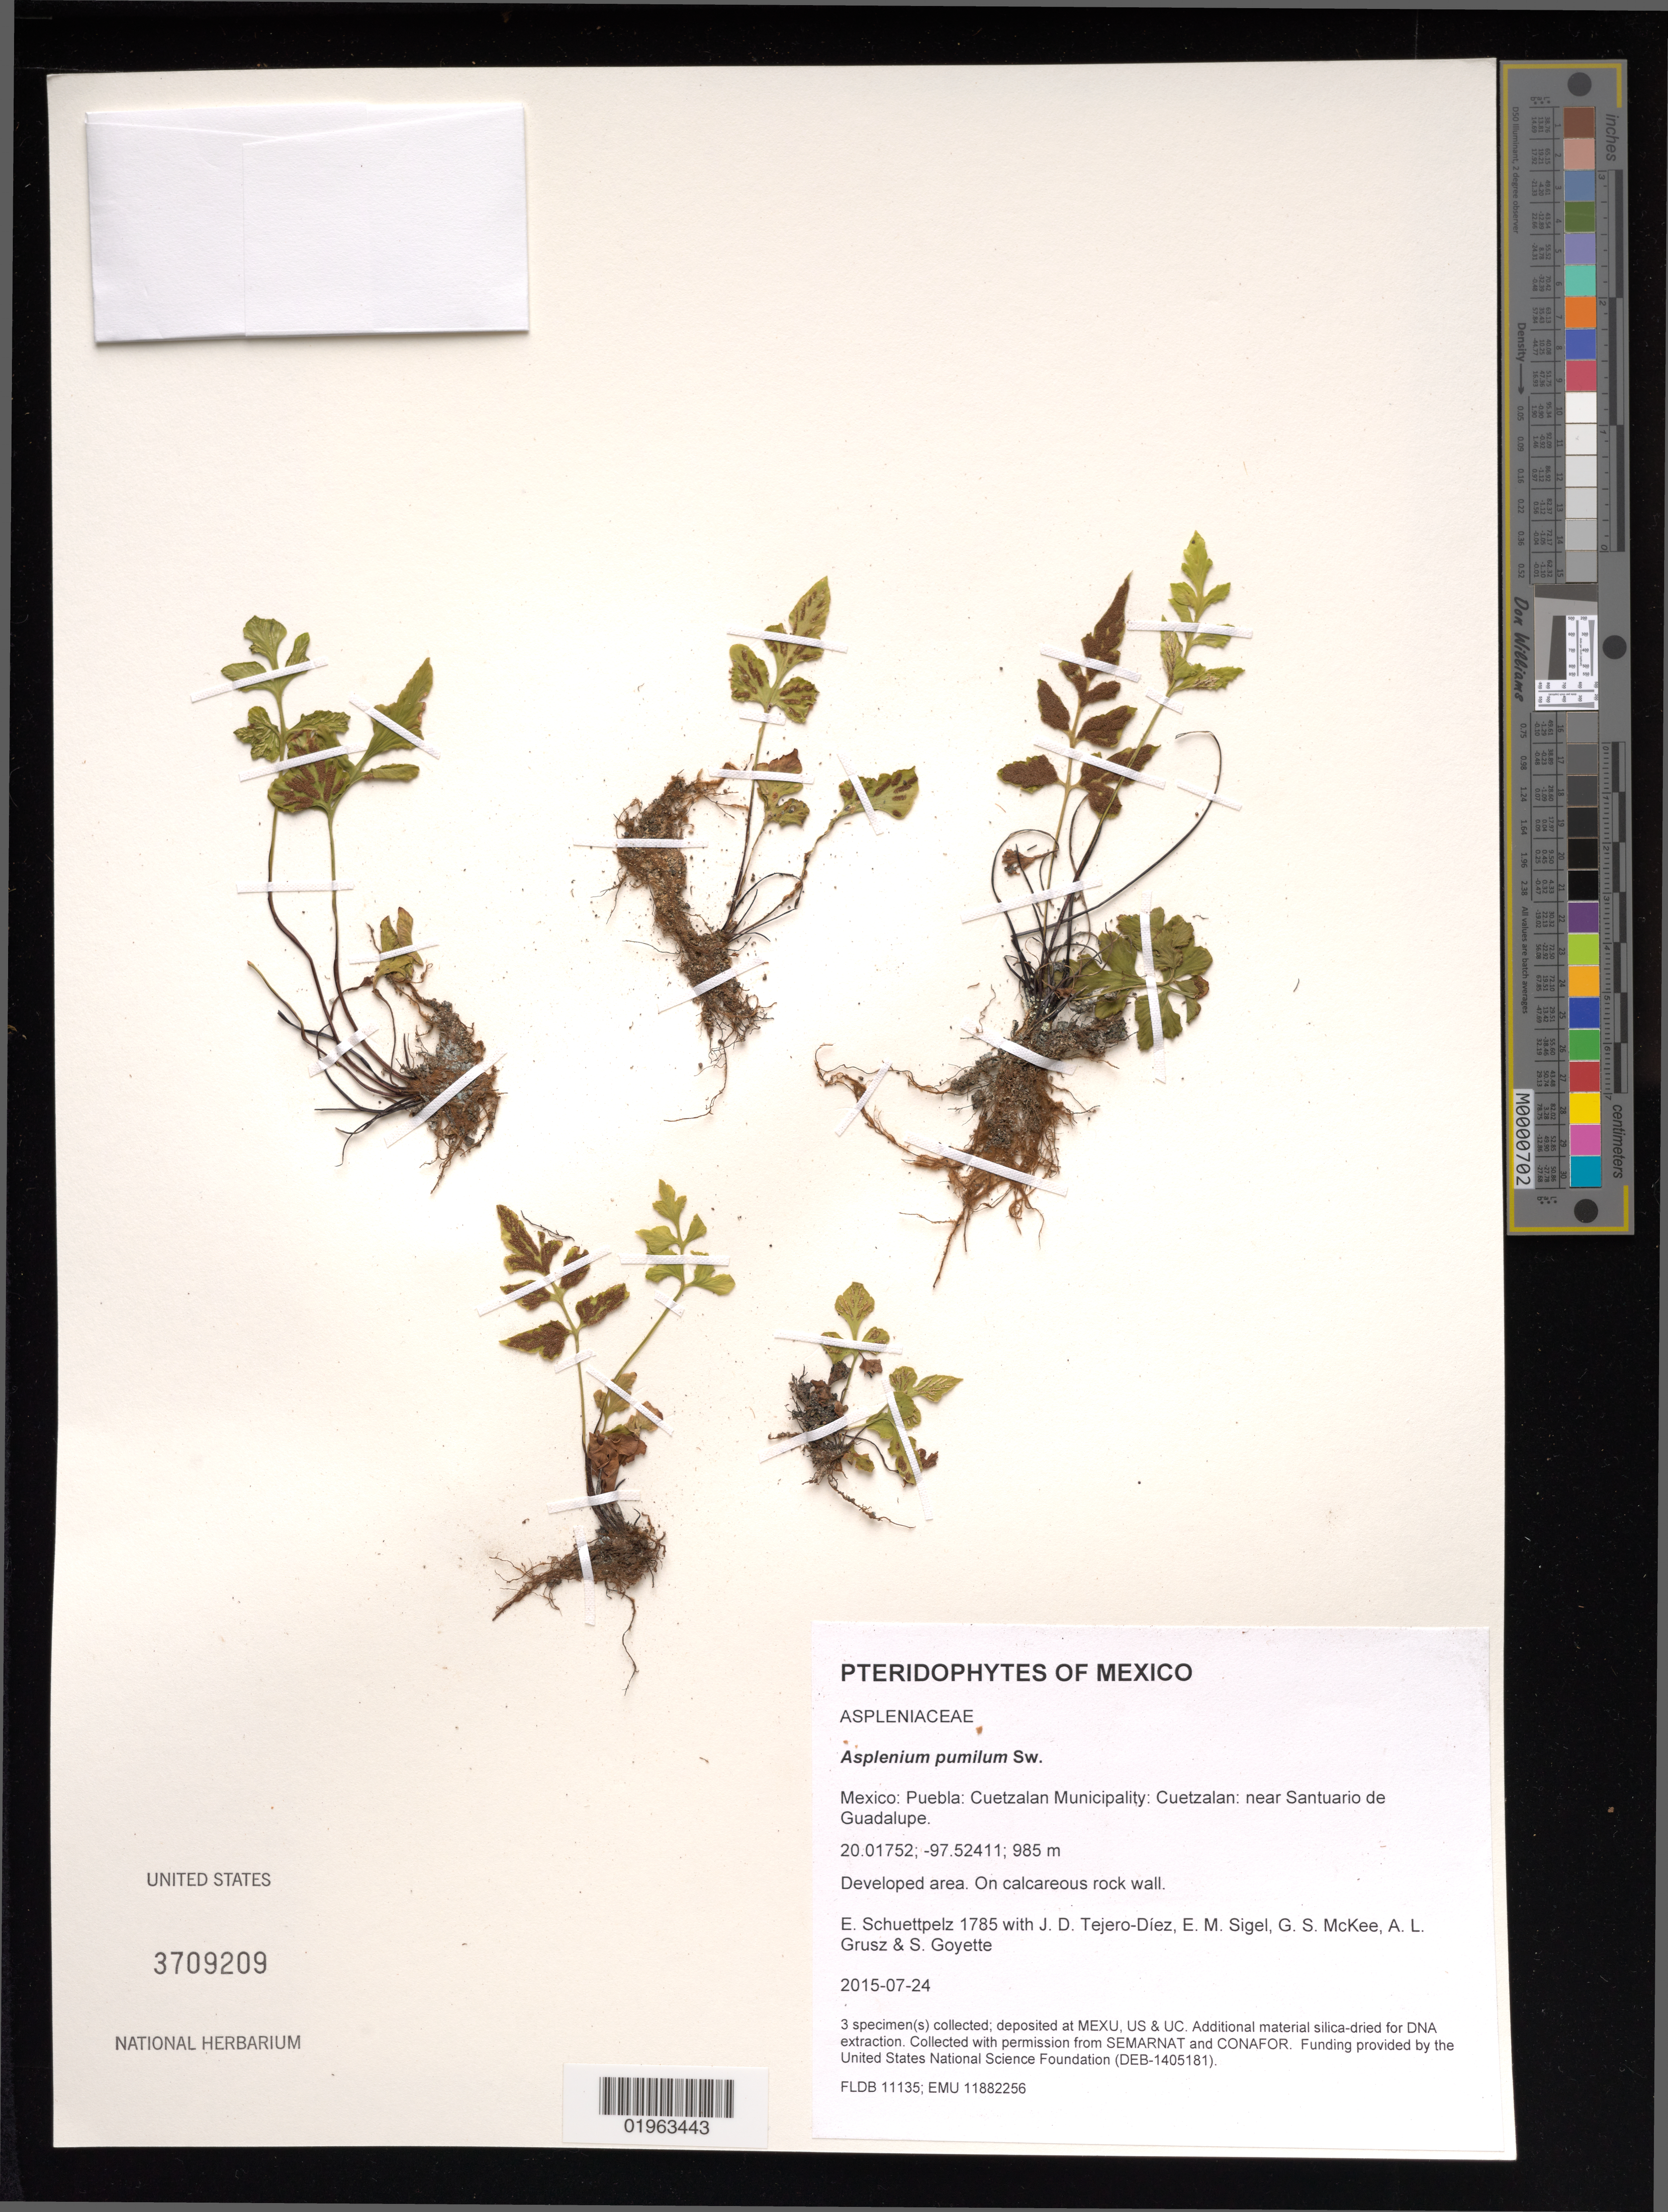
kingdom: Plantae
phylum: Tracheophyta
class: Polypodiopsida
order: Polypodiales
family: Aspleniaceae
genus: Asplenium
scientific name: Asplenium pumilum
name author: Sw.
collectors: E. Schuettpelz, D. Tejero-Díez, E. M. Sigel, G. S. McKee & A. Grusz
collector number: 1785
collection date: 2015-07-24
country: Mexico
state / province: Puebla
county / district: Cuetzalan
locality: Cuetzalan: near Santuario de Guadalupe.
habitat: Developed area.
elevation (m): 985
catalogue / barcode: US 3709209